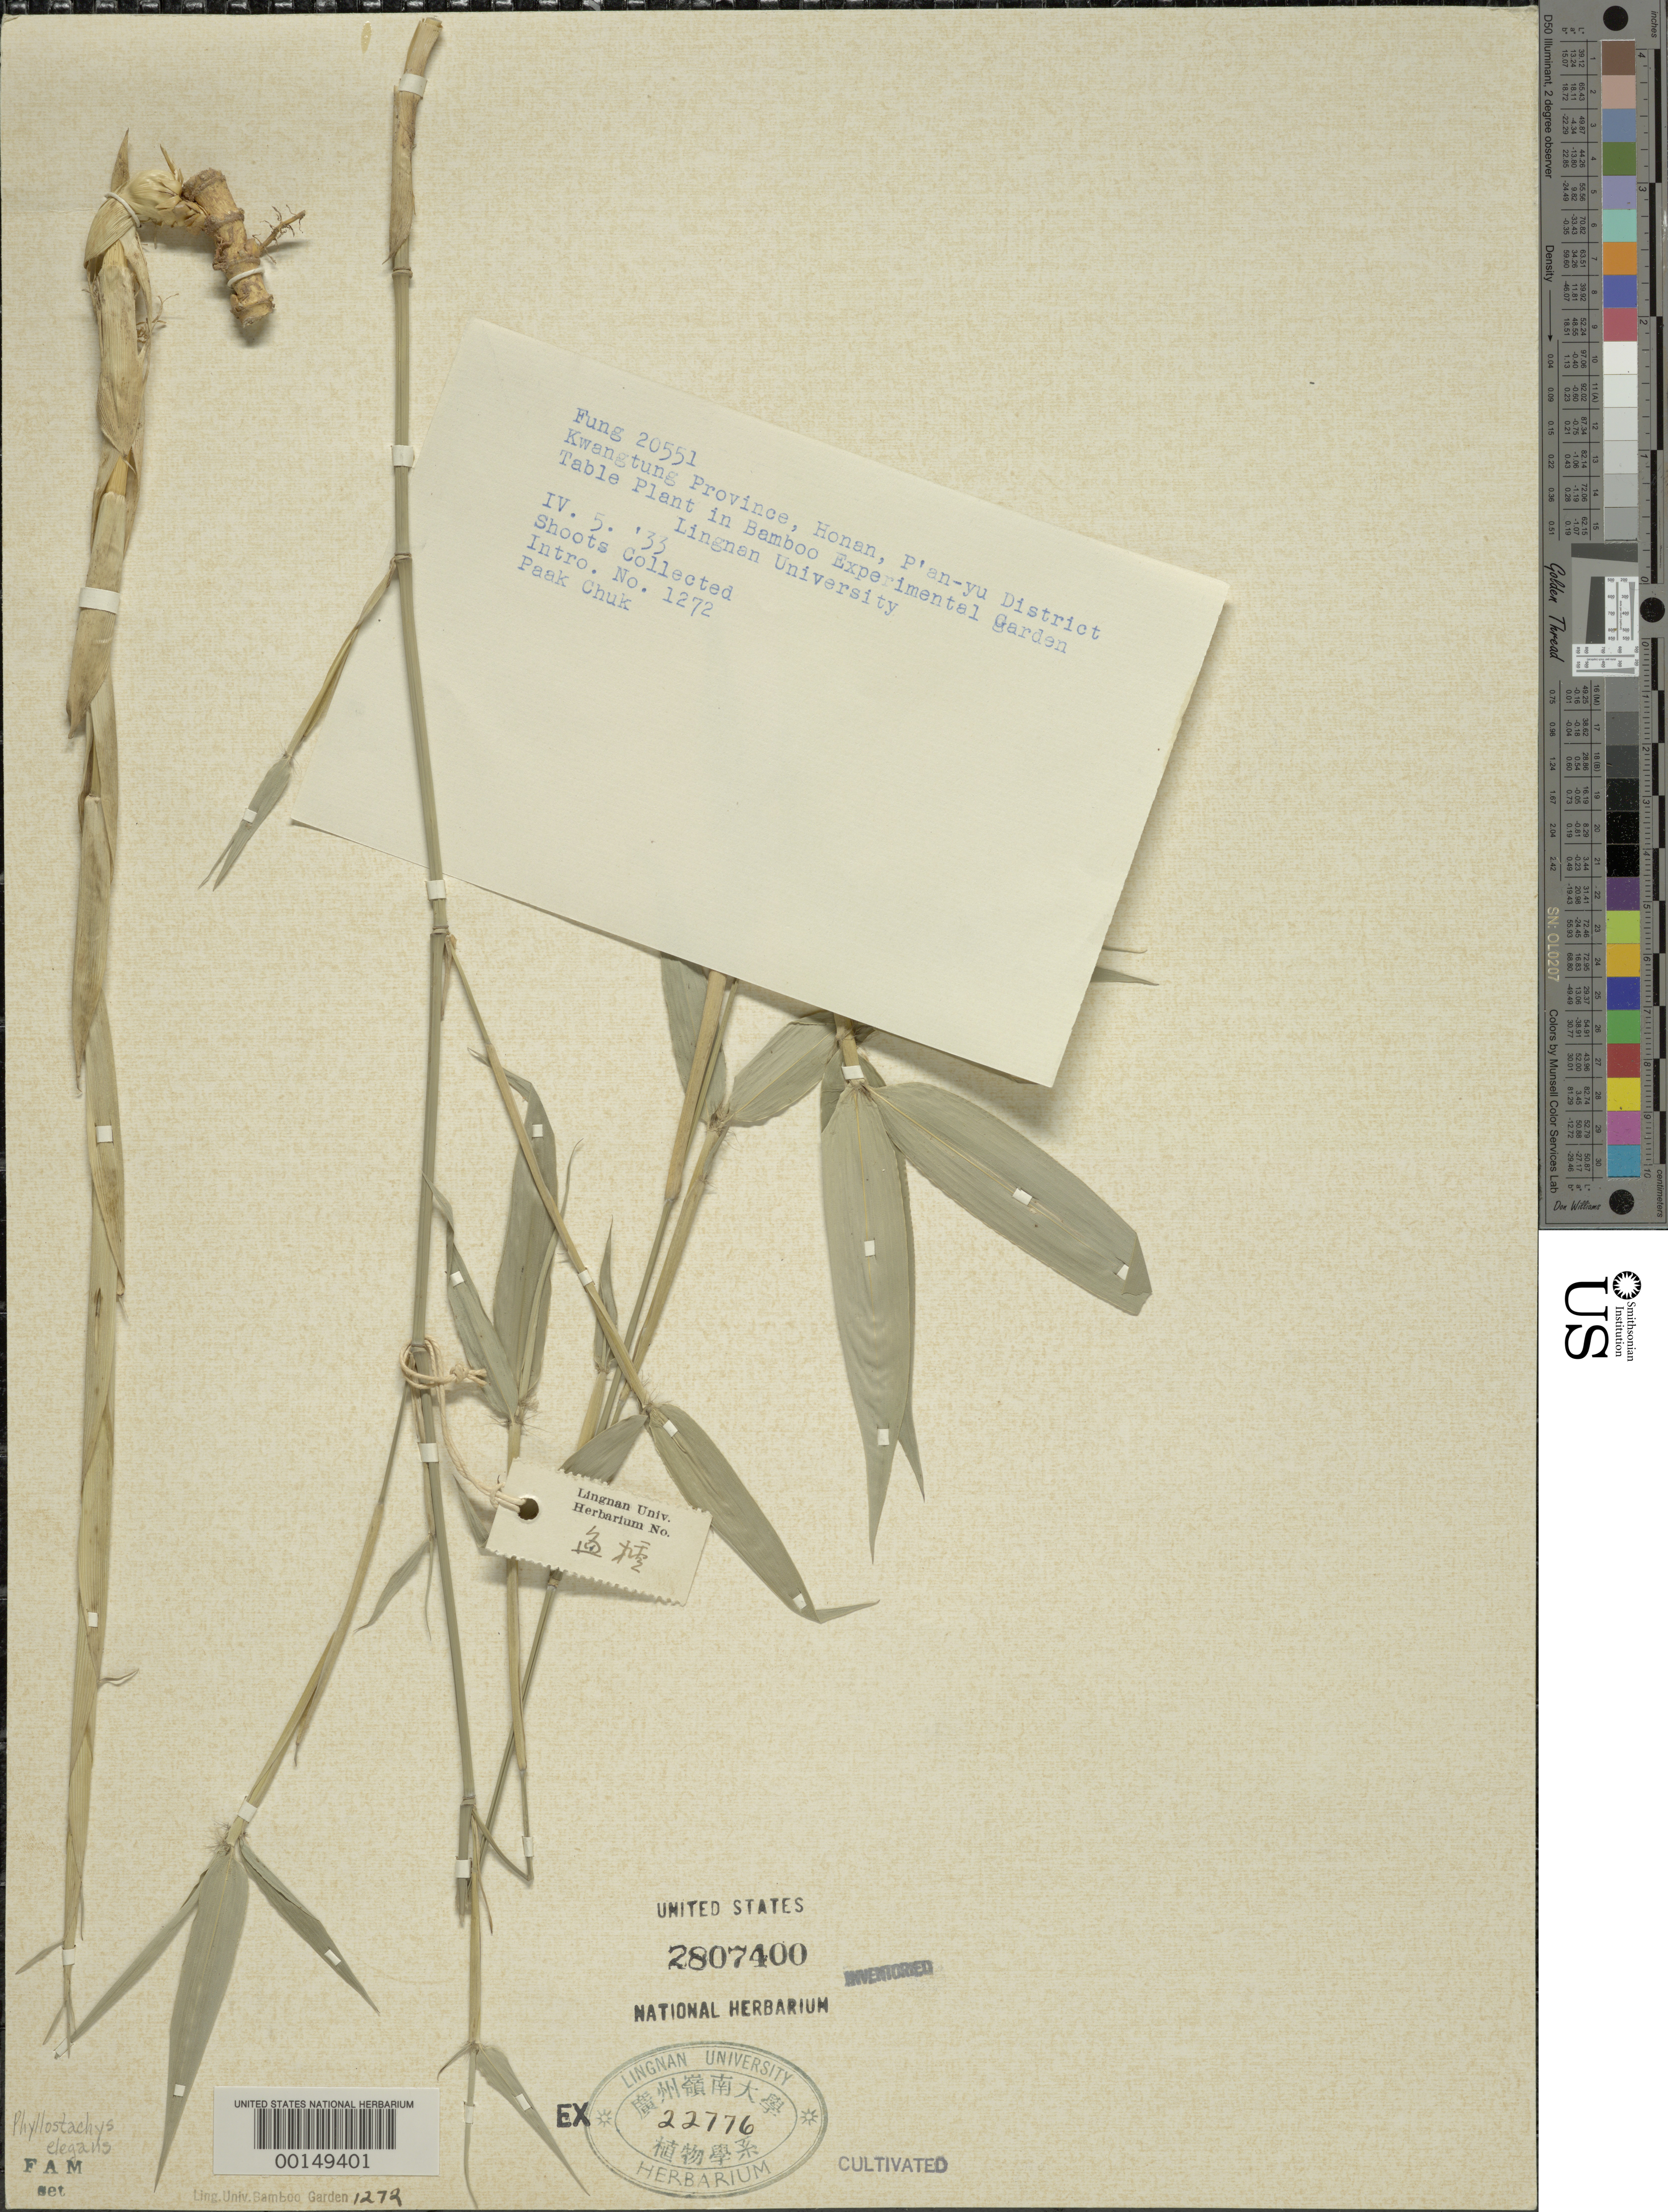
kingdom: Plantae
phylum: Tracheophyta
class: Liliopsida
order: Poales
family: Poaceae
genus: Phyllostachys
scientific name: Phyllostachys elegans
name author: McClure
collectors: H. L. Fung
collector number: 20551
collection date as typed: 05 Apr 1933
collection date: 1933-04-05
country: China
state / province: Guangdong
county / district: Guangzhou ?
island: Honam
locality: P'an-yu district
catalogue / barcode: US 2807400